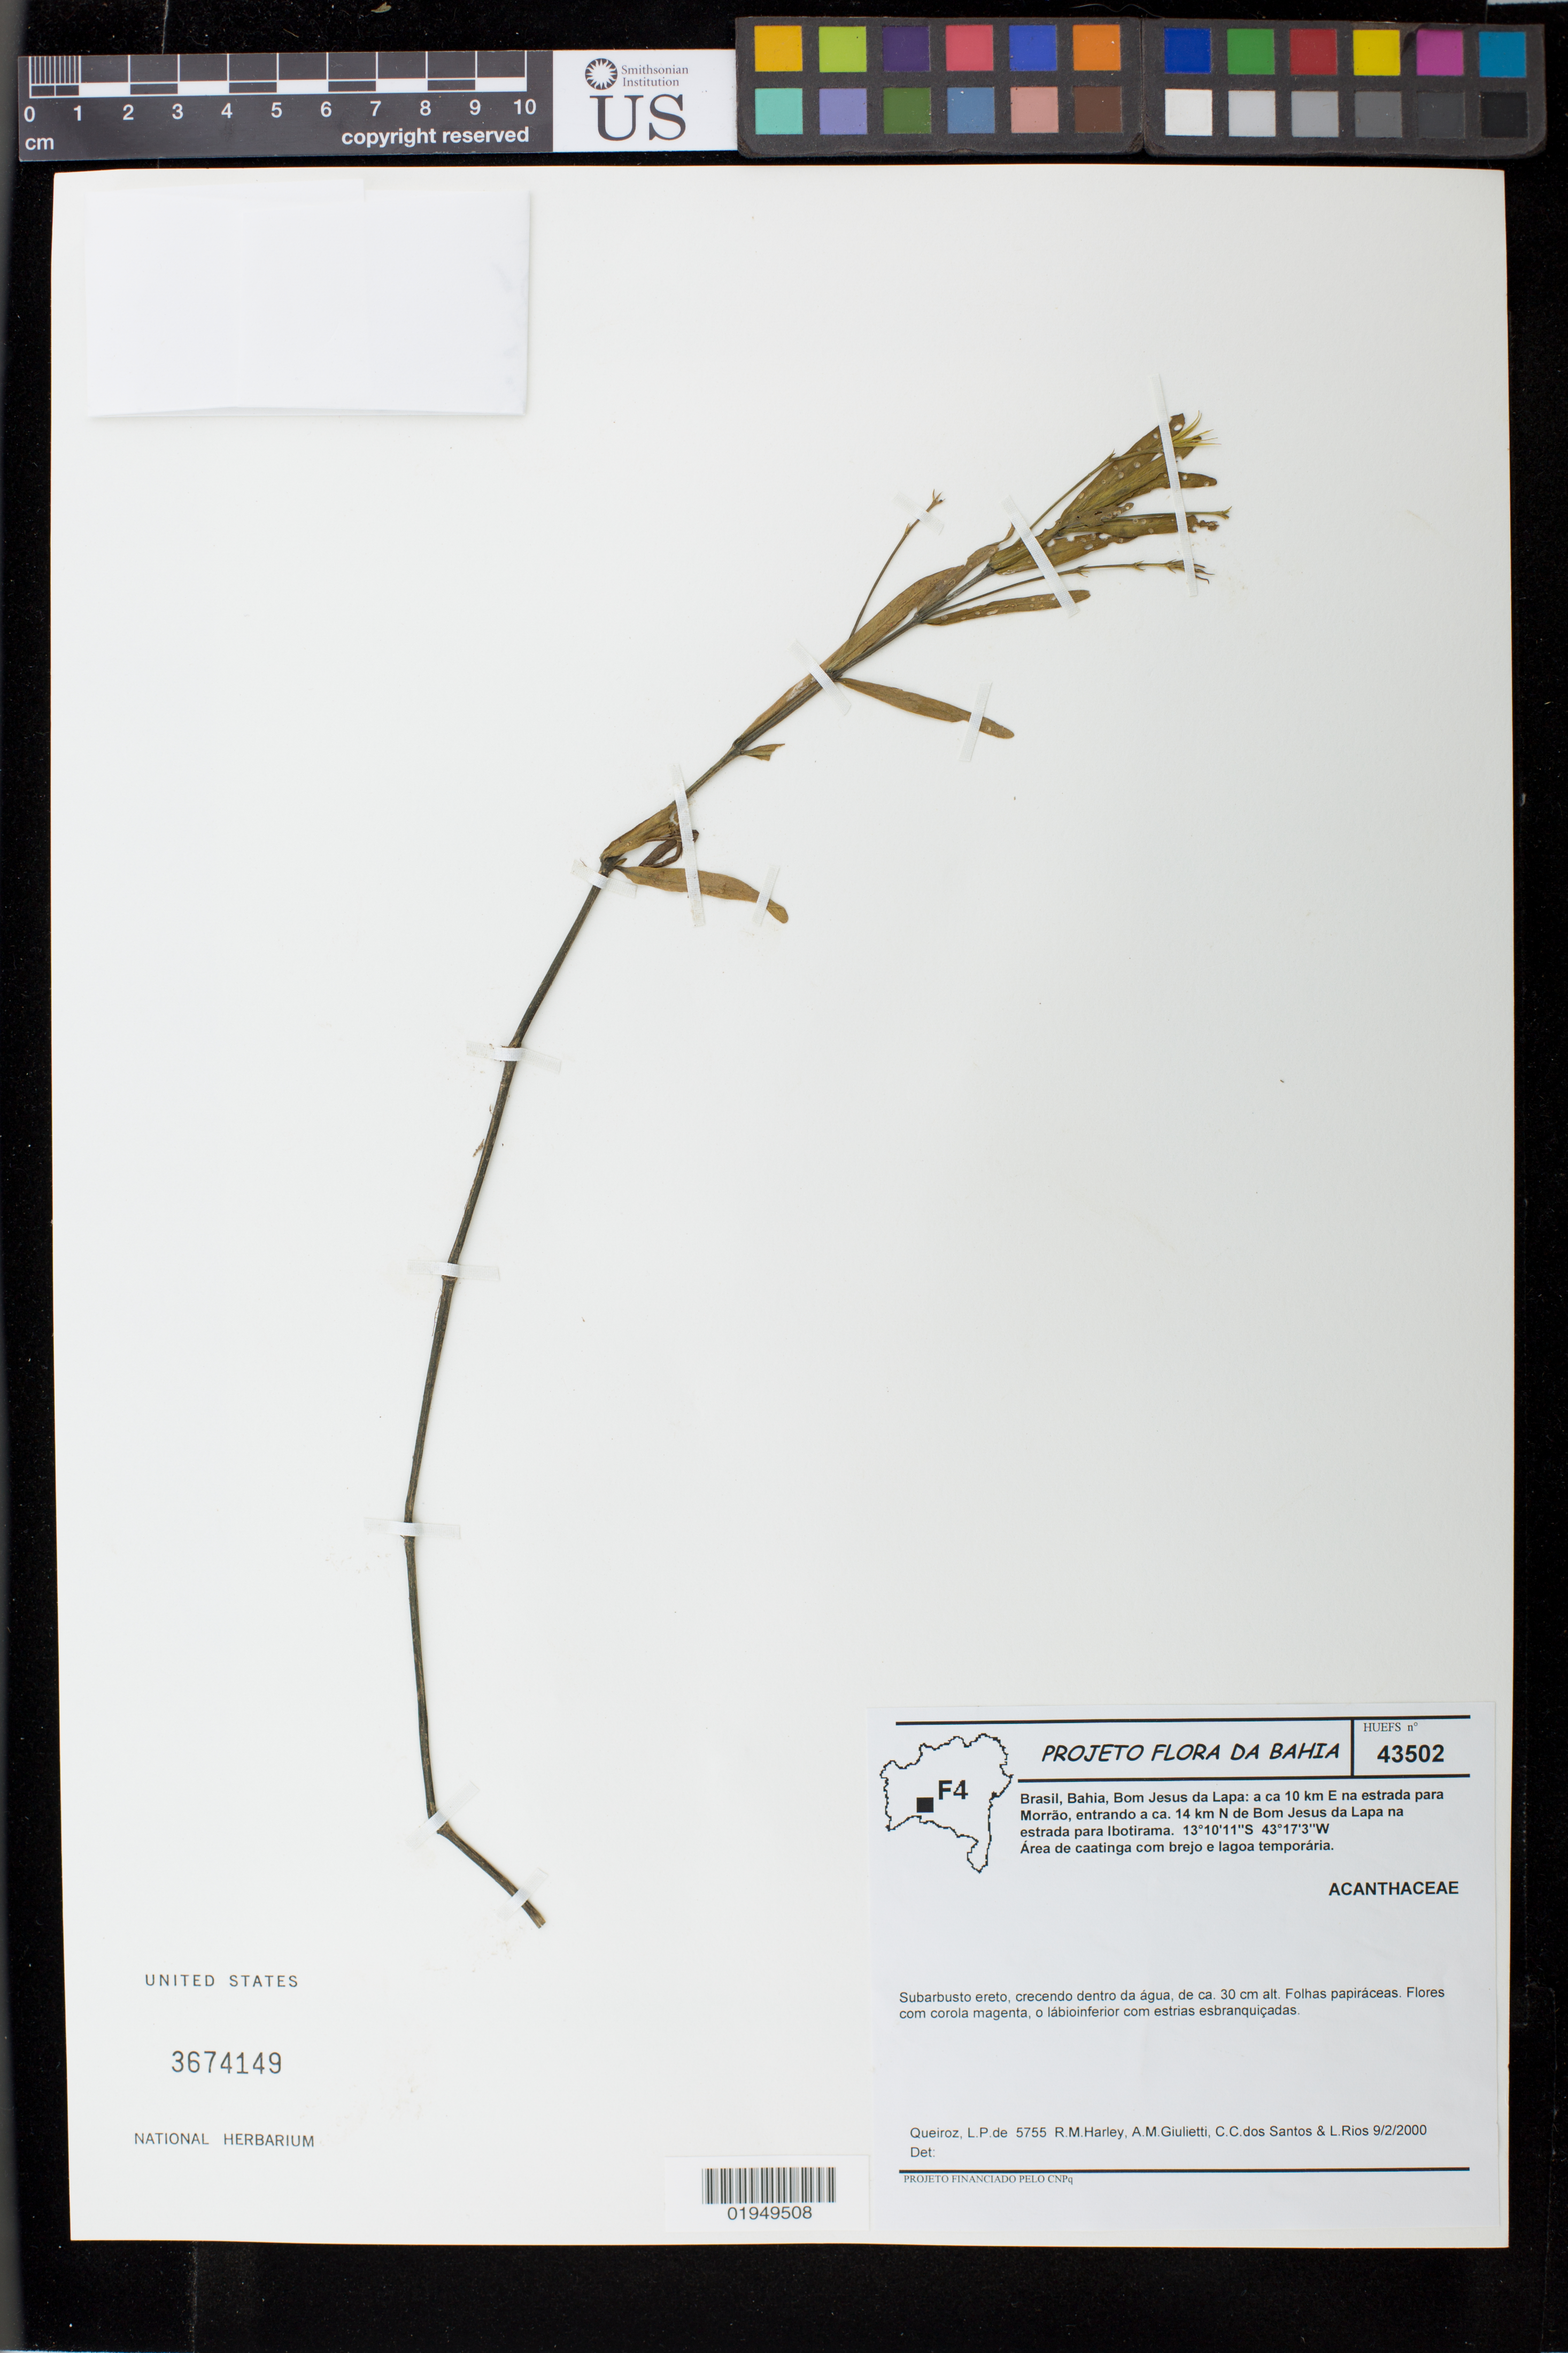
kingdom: Plantae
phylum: Tracheophyta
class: Magnoliopsida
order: Lamiales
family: Acanthaceae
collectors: L. P. Queiroz, R. M. Harley, A. Giulietti, C. Santos & L. Rios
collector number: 5755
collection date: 2000-02-09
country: Brazil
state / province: Bahia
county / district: Bom Jesus da Lapa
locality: A ca 10 km E na estrada para Morrao, entrando a ca. 14 km N de Bom Jesus da Lapa na estrada para Ibotirama.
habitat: Area de caatinga com brejo e lagoa temporaria.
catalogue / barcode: US 3674149